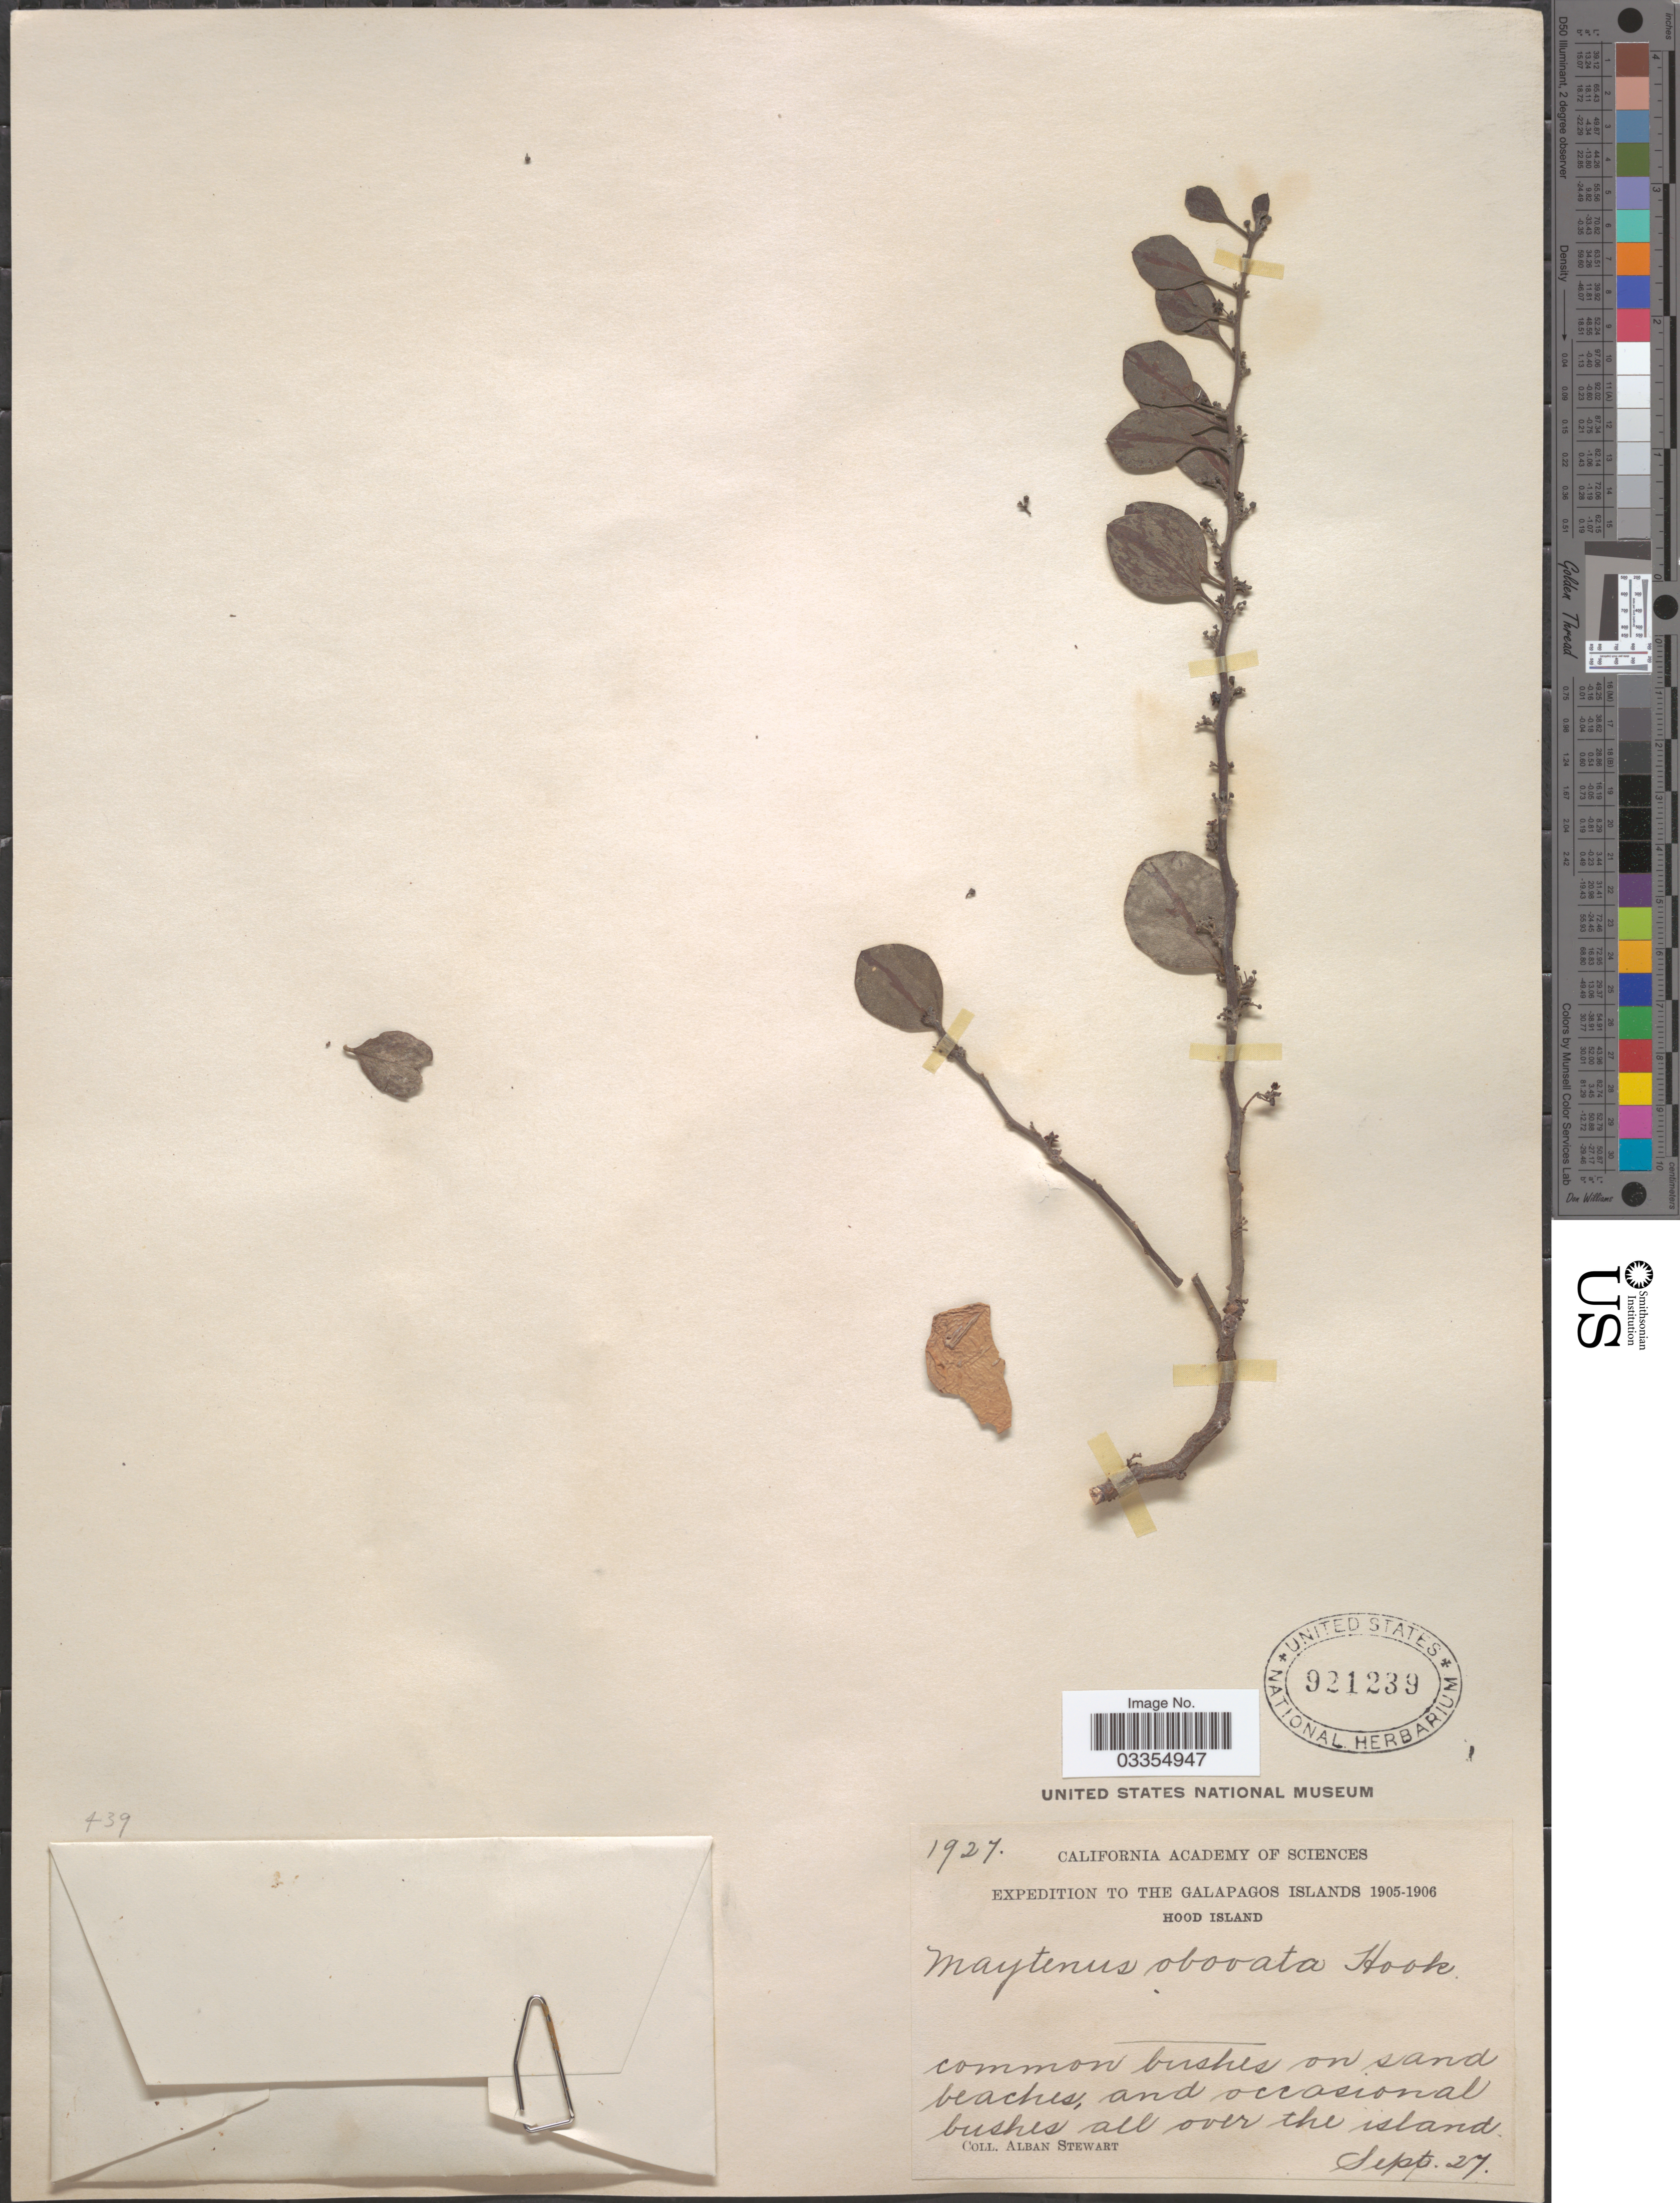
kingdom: Plantae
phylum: Tracheophyta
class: Magnoliopsida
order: Celastrales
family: Celastraceae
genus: Tricerma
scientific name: Tricerma orbiculare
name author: (Humb. & Bonpl. ex Schult.) Lundell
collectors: A. Stewart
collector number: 1927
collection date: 1905-09-27/1906-09-27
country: Ecuador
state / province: Colón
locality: The Galapagos Islands. Hood Island. All over the island.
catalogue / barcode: US 921239